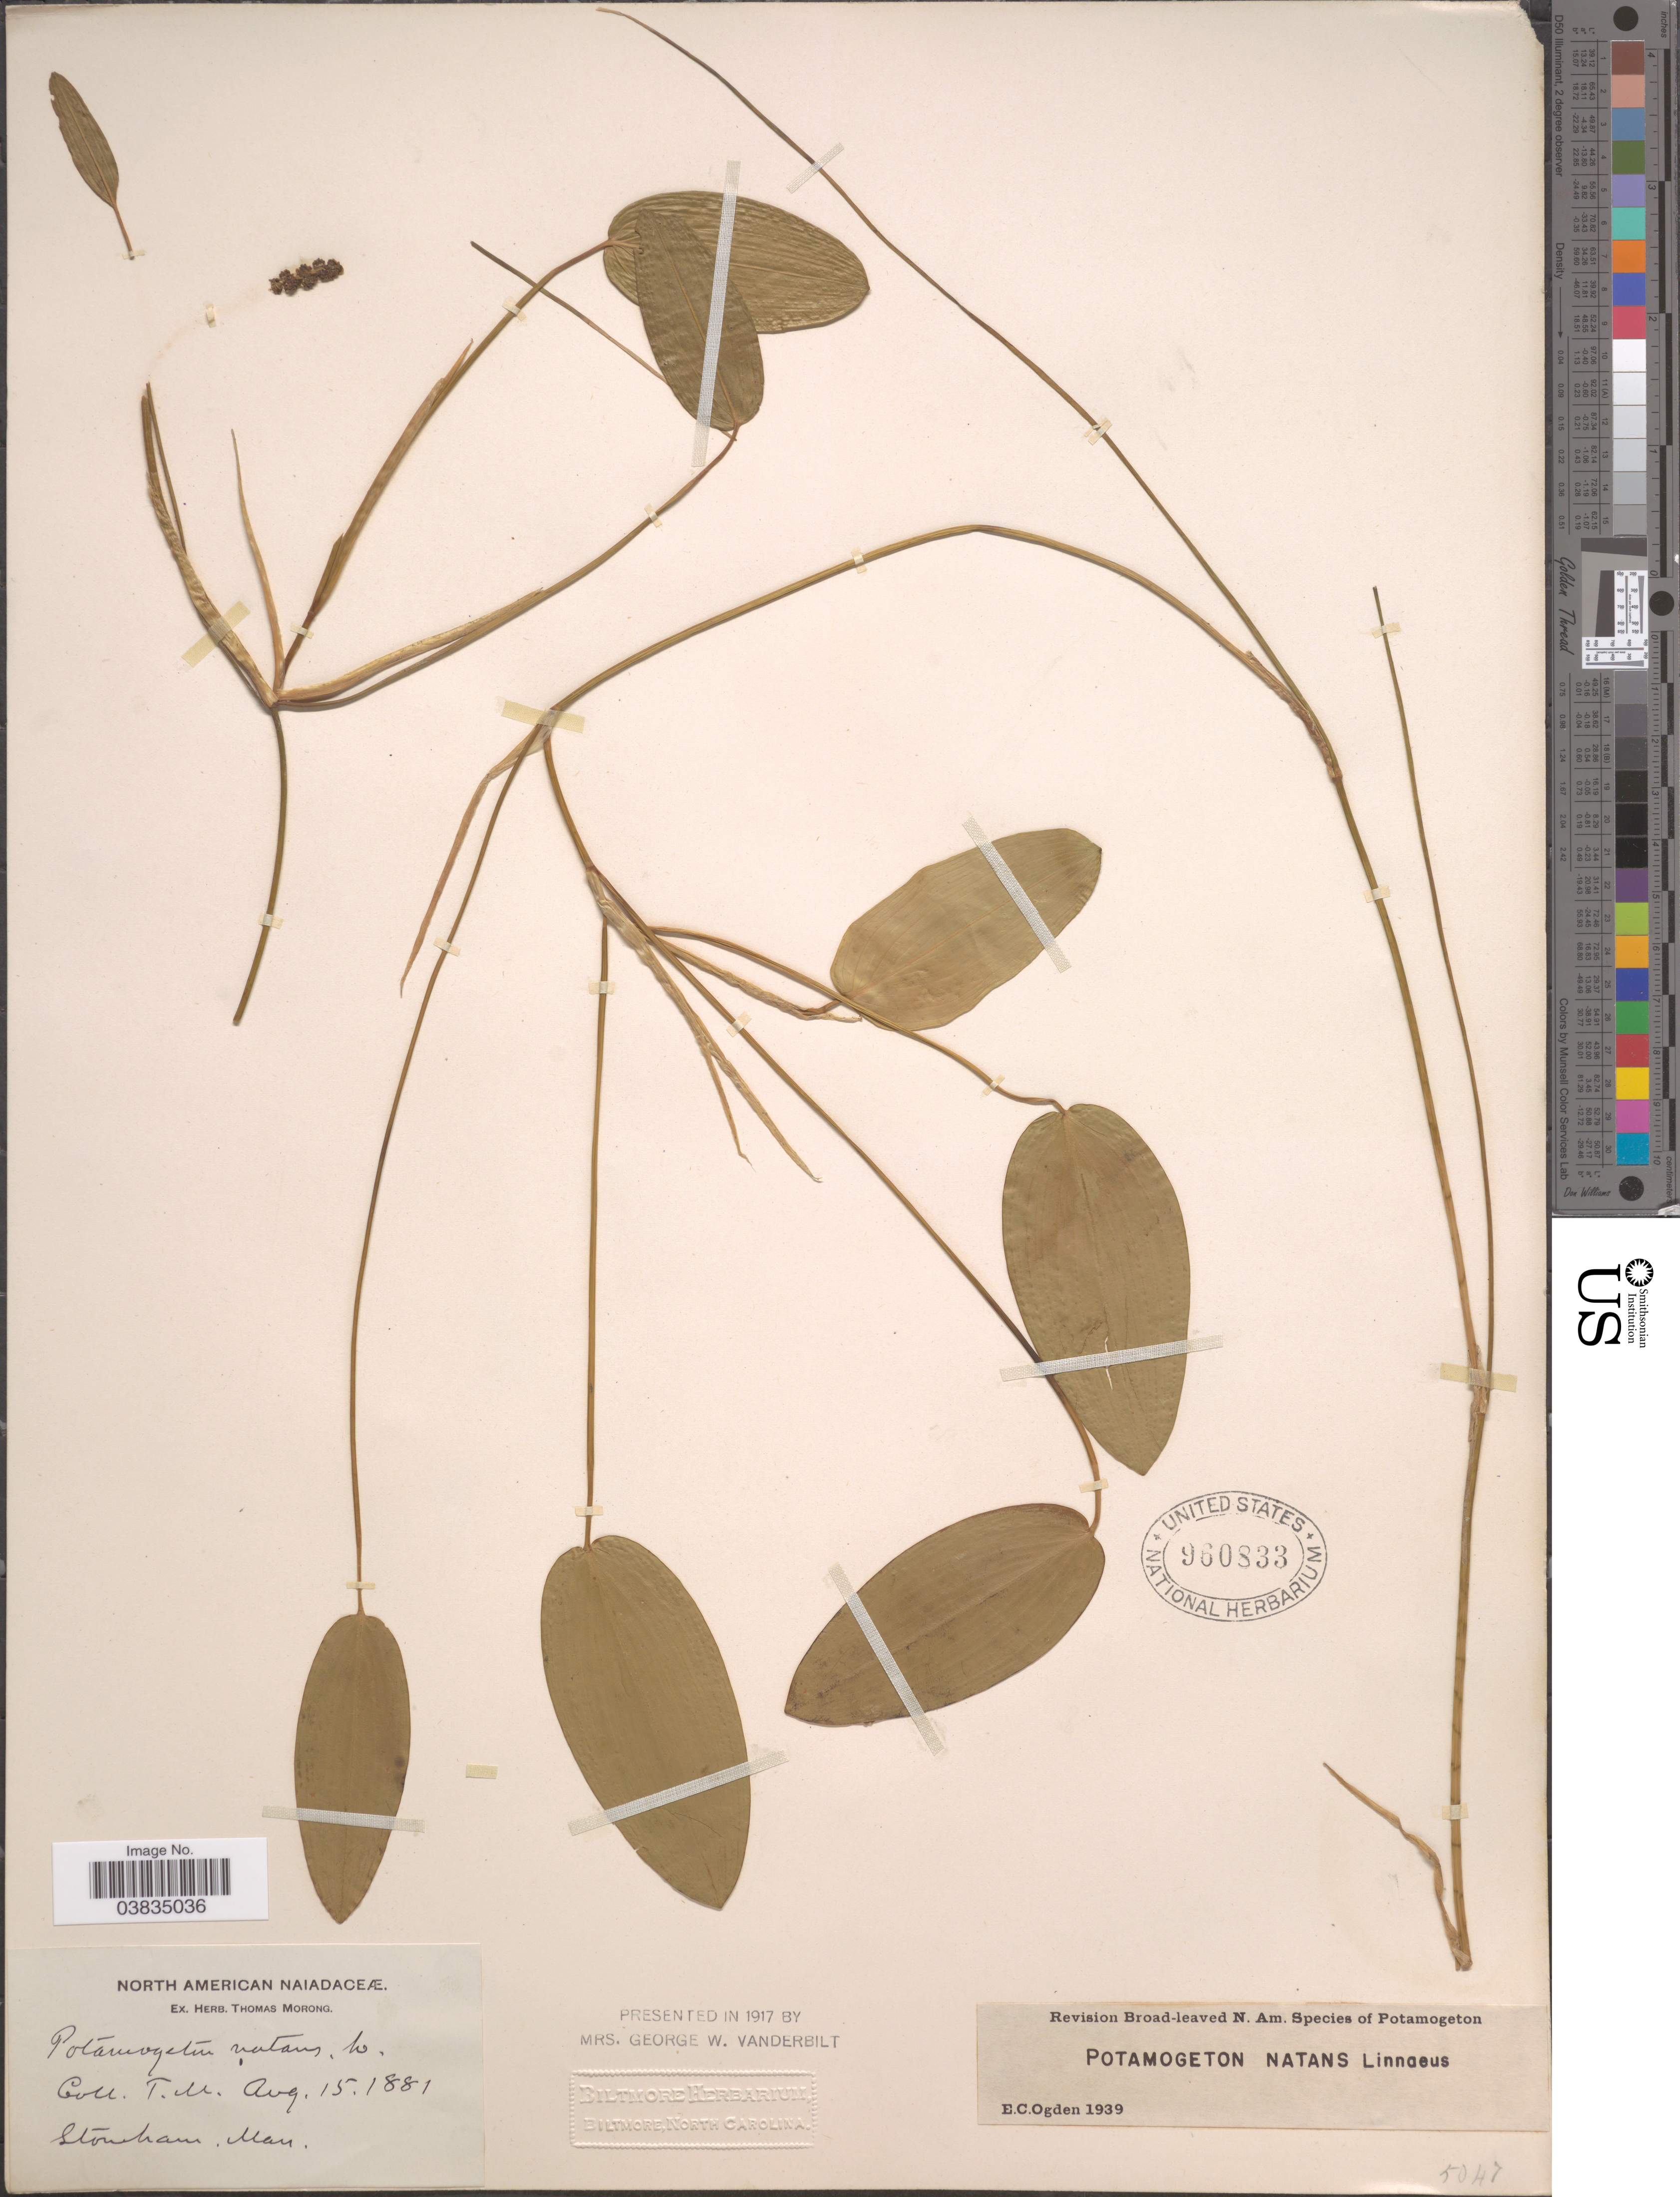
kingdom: Plantae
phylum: Tracheophyta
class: Liliopsida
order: Alismatales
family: Potamogetonaceae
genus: Potamogeton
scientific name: Potamogeton natans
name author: L.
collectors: ex herb. T. Morong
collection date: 1881-08-15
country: United States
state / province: Massachusetts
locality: Stoneham.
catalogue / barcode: US 960833